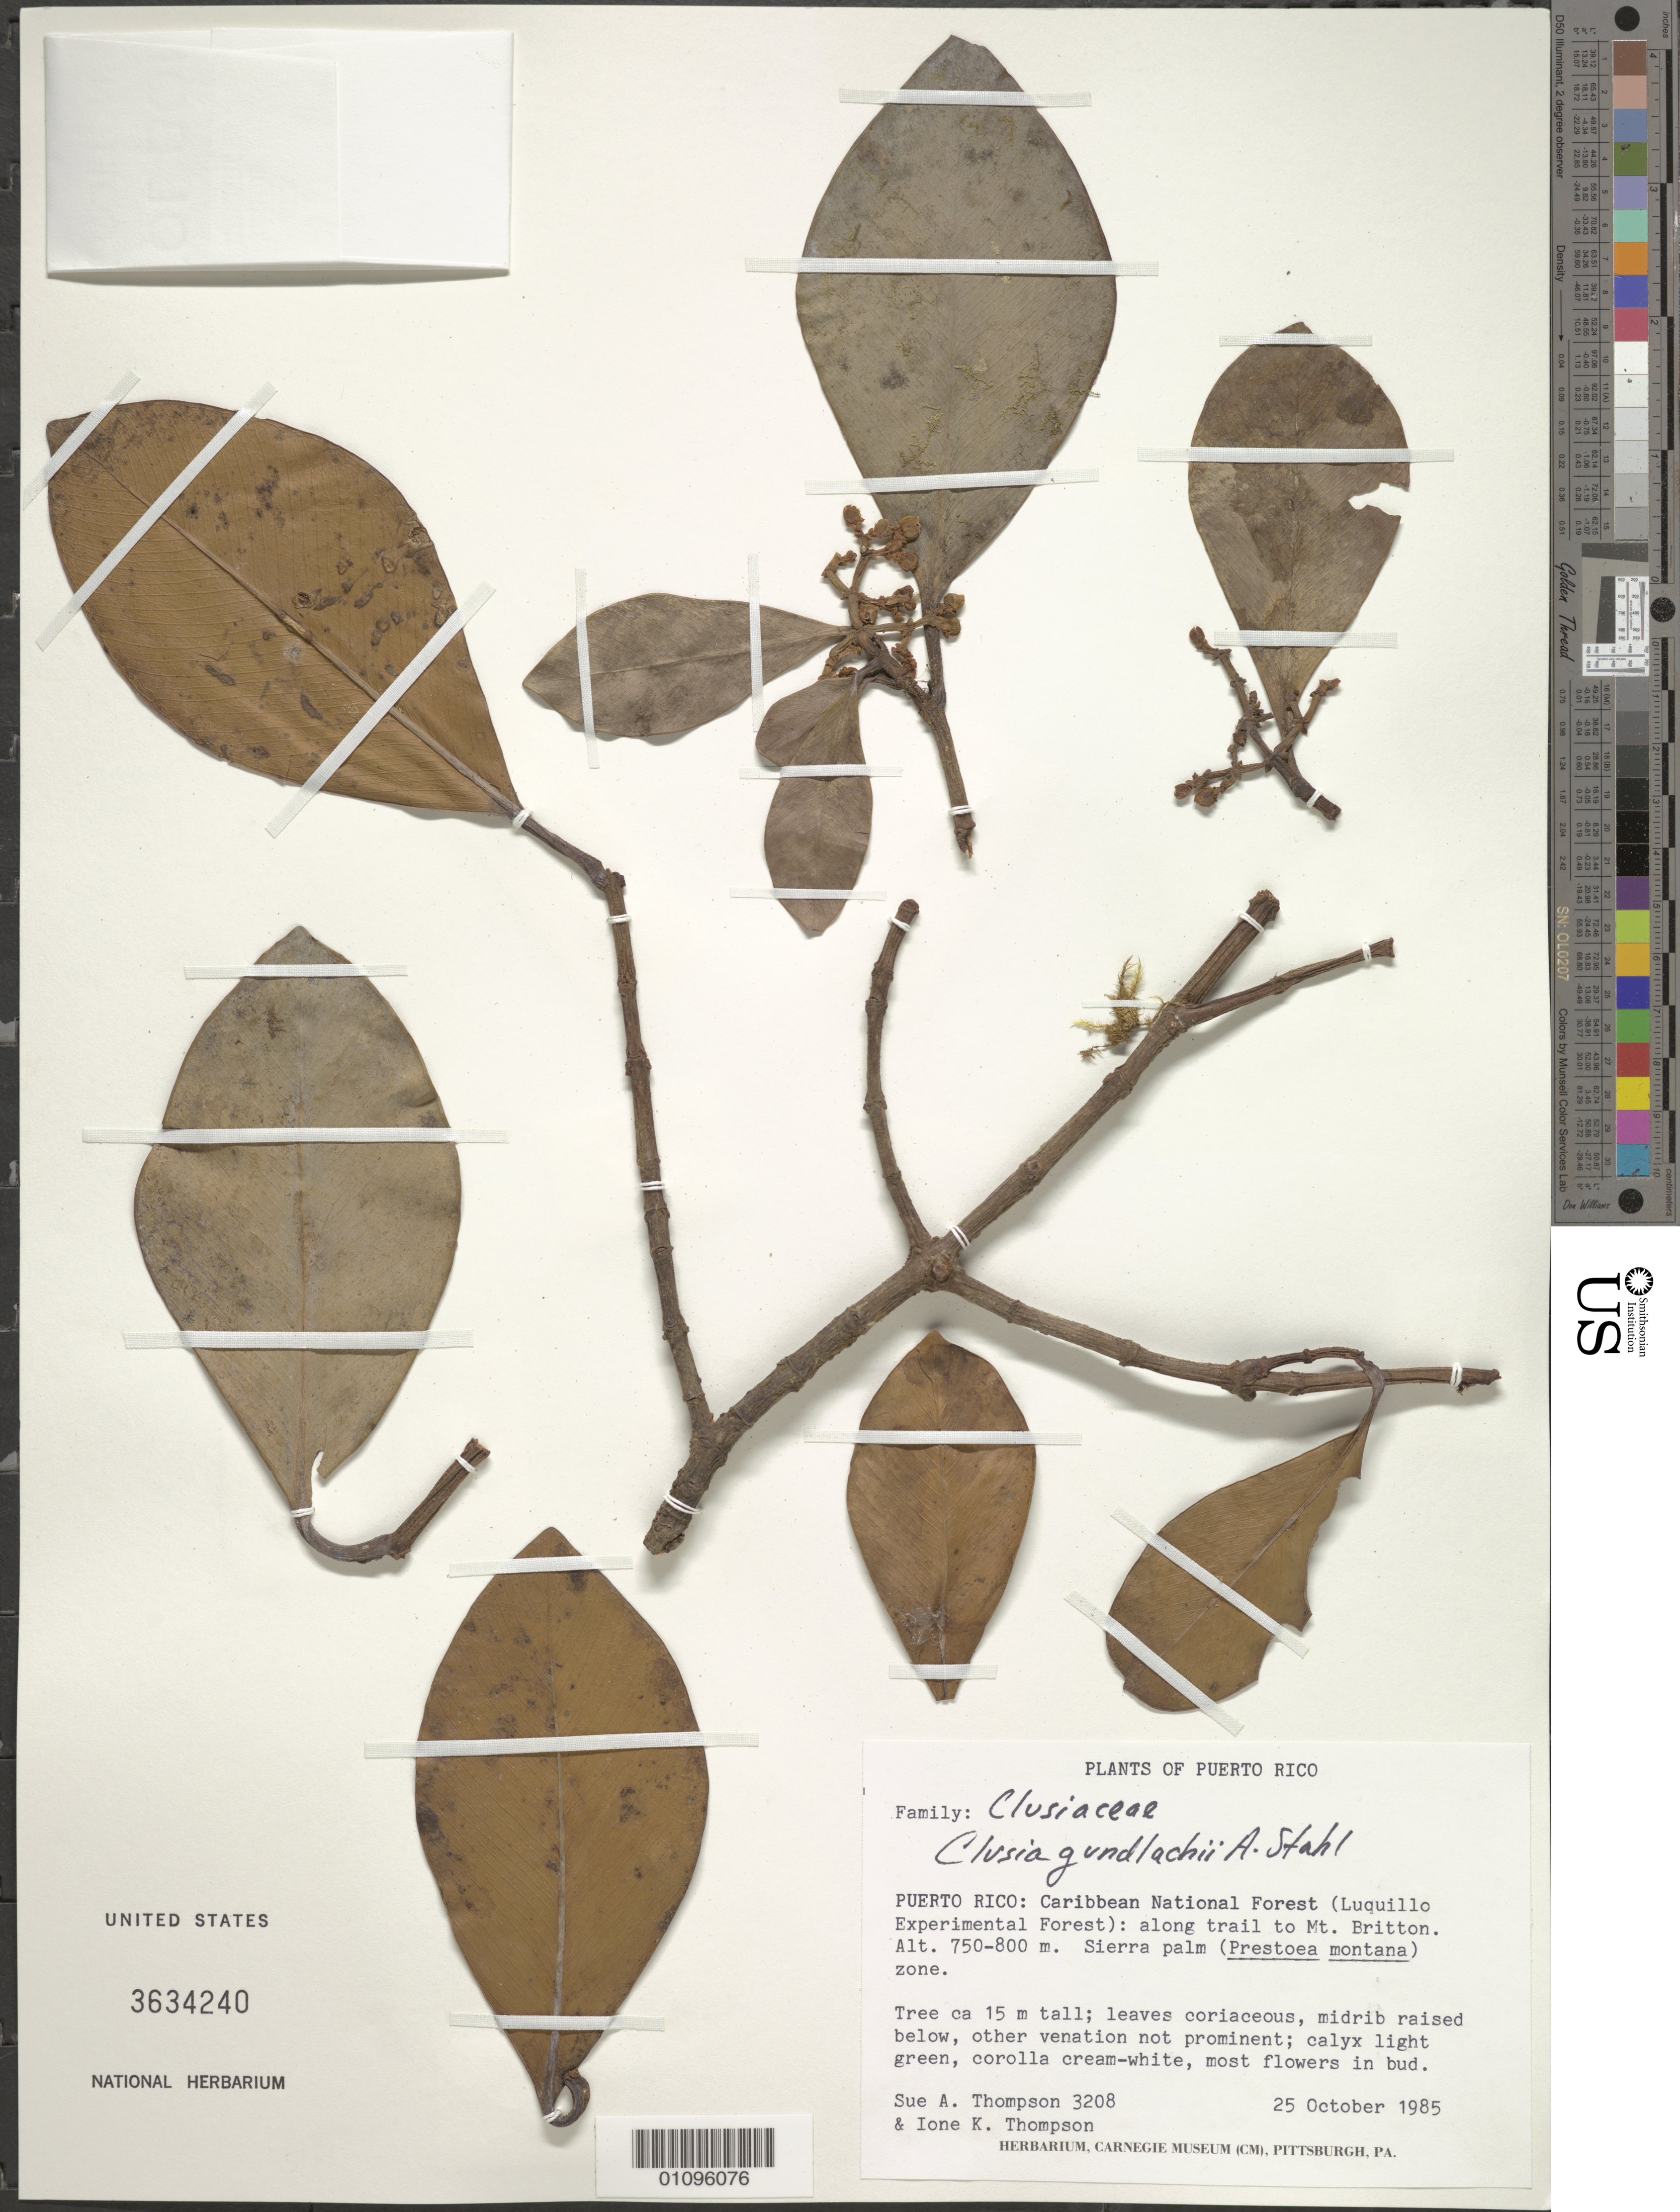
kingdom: Plantae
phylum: Tracheophyta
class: Magnoliopsida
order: Malpighiales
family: Clusiaceae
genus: Clusia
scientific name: Clusia gundlachii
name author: A. Stahl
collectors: S. A. Thompson & I. Thompson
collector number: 3208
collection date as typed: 25 Oct 1985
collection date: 1985-10-25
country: Puerto Rico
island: Puerto Rico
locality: Caribbean National Forest (Luquillo Experimental Forest), along trail to Mt. Britton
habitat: Sierra palm (Prestoea montana) zone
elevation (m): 750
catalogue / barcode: US 3634240